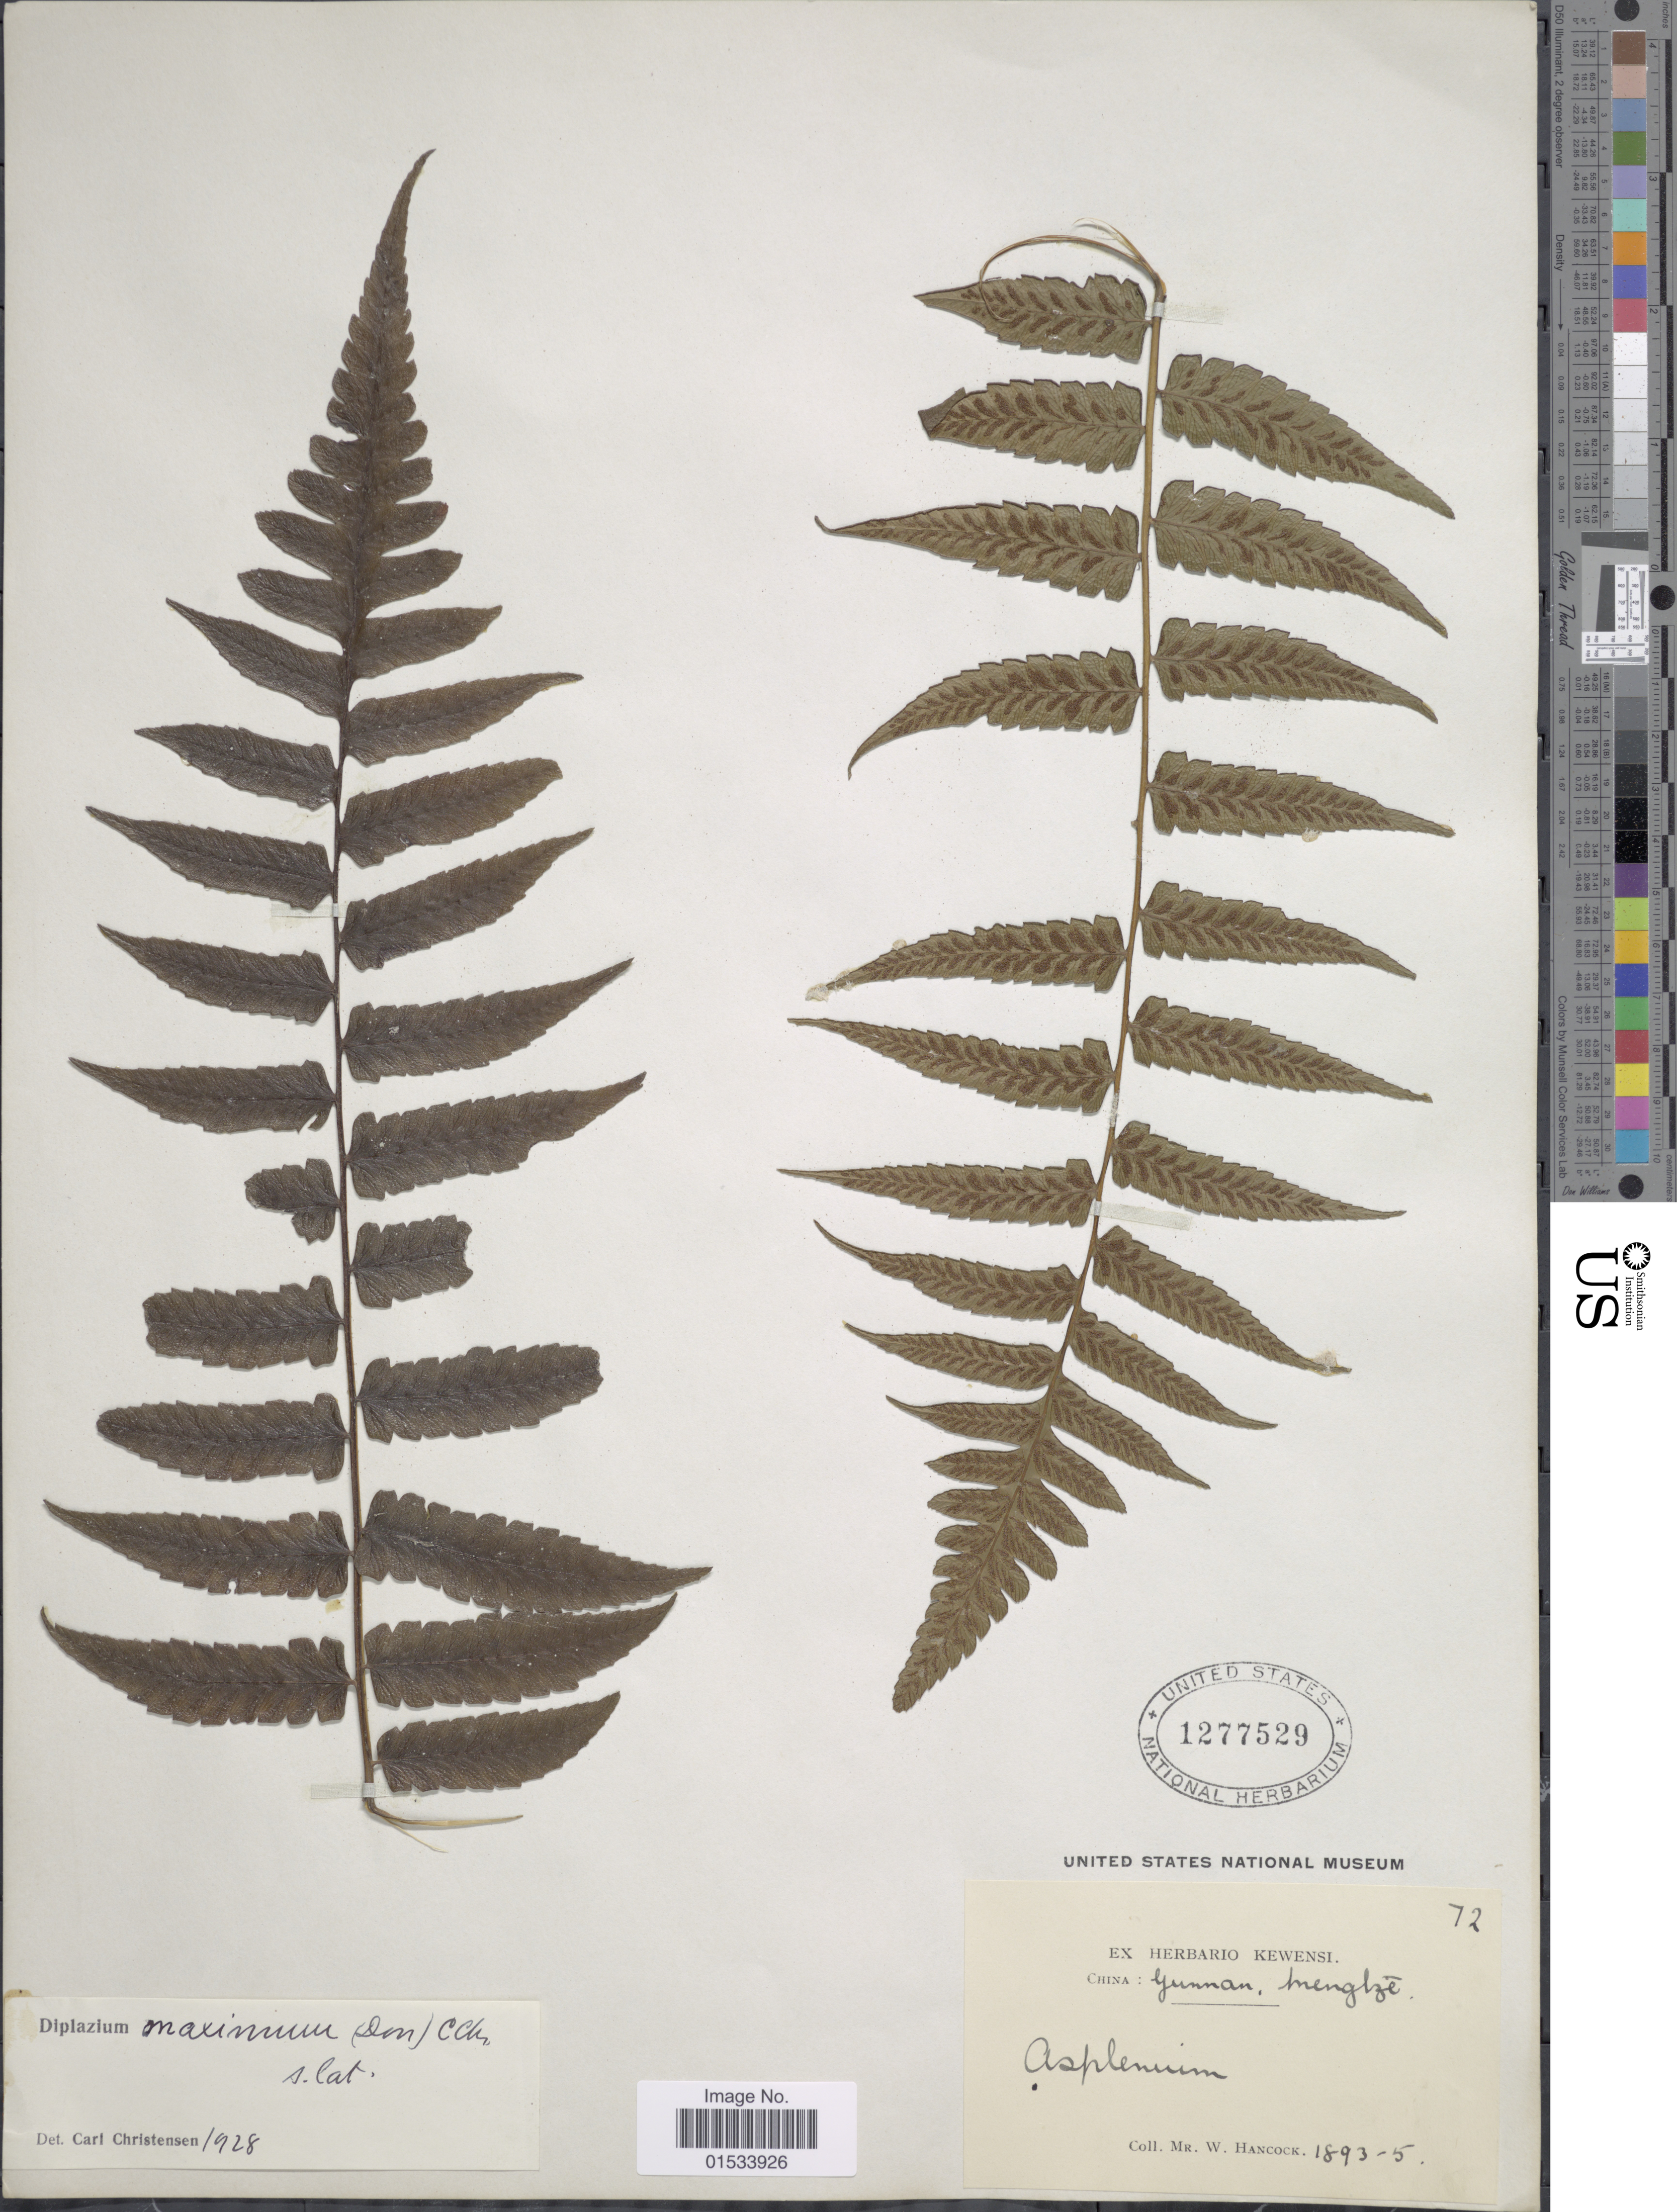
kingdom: Plantae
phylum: Tracheophyta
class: Polypodiopsida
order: Polypodiales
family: Athyriaceae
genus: Diplazium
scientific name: Diplazium maximum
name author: (D. Don) C. Chr.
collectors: W. Hancock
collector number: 72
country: China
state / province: Yunnan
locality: Mengtze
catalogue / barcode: US 1277529